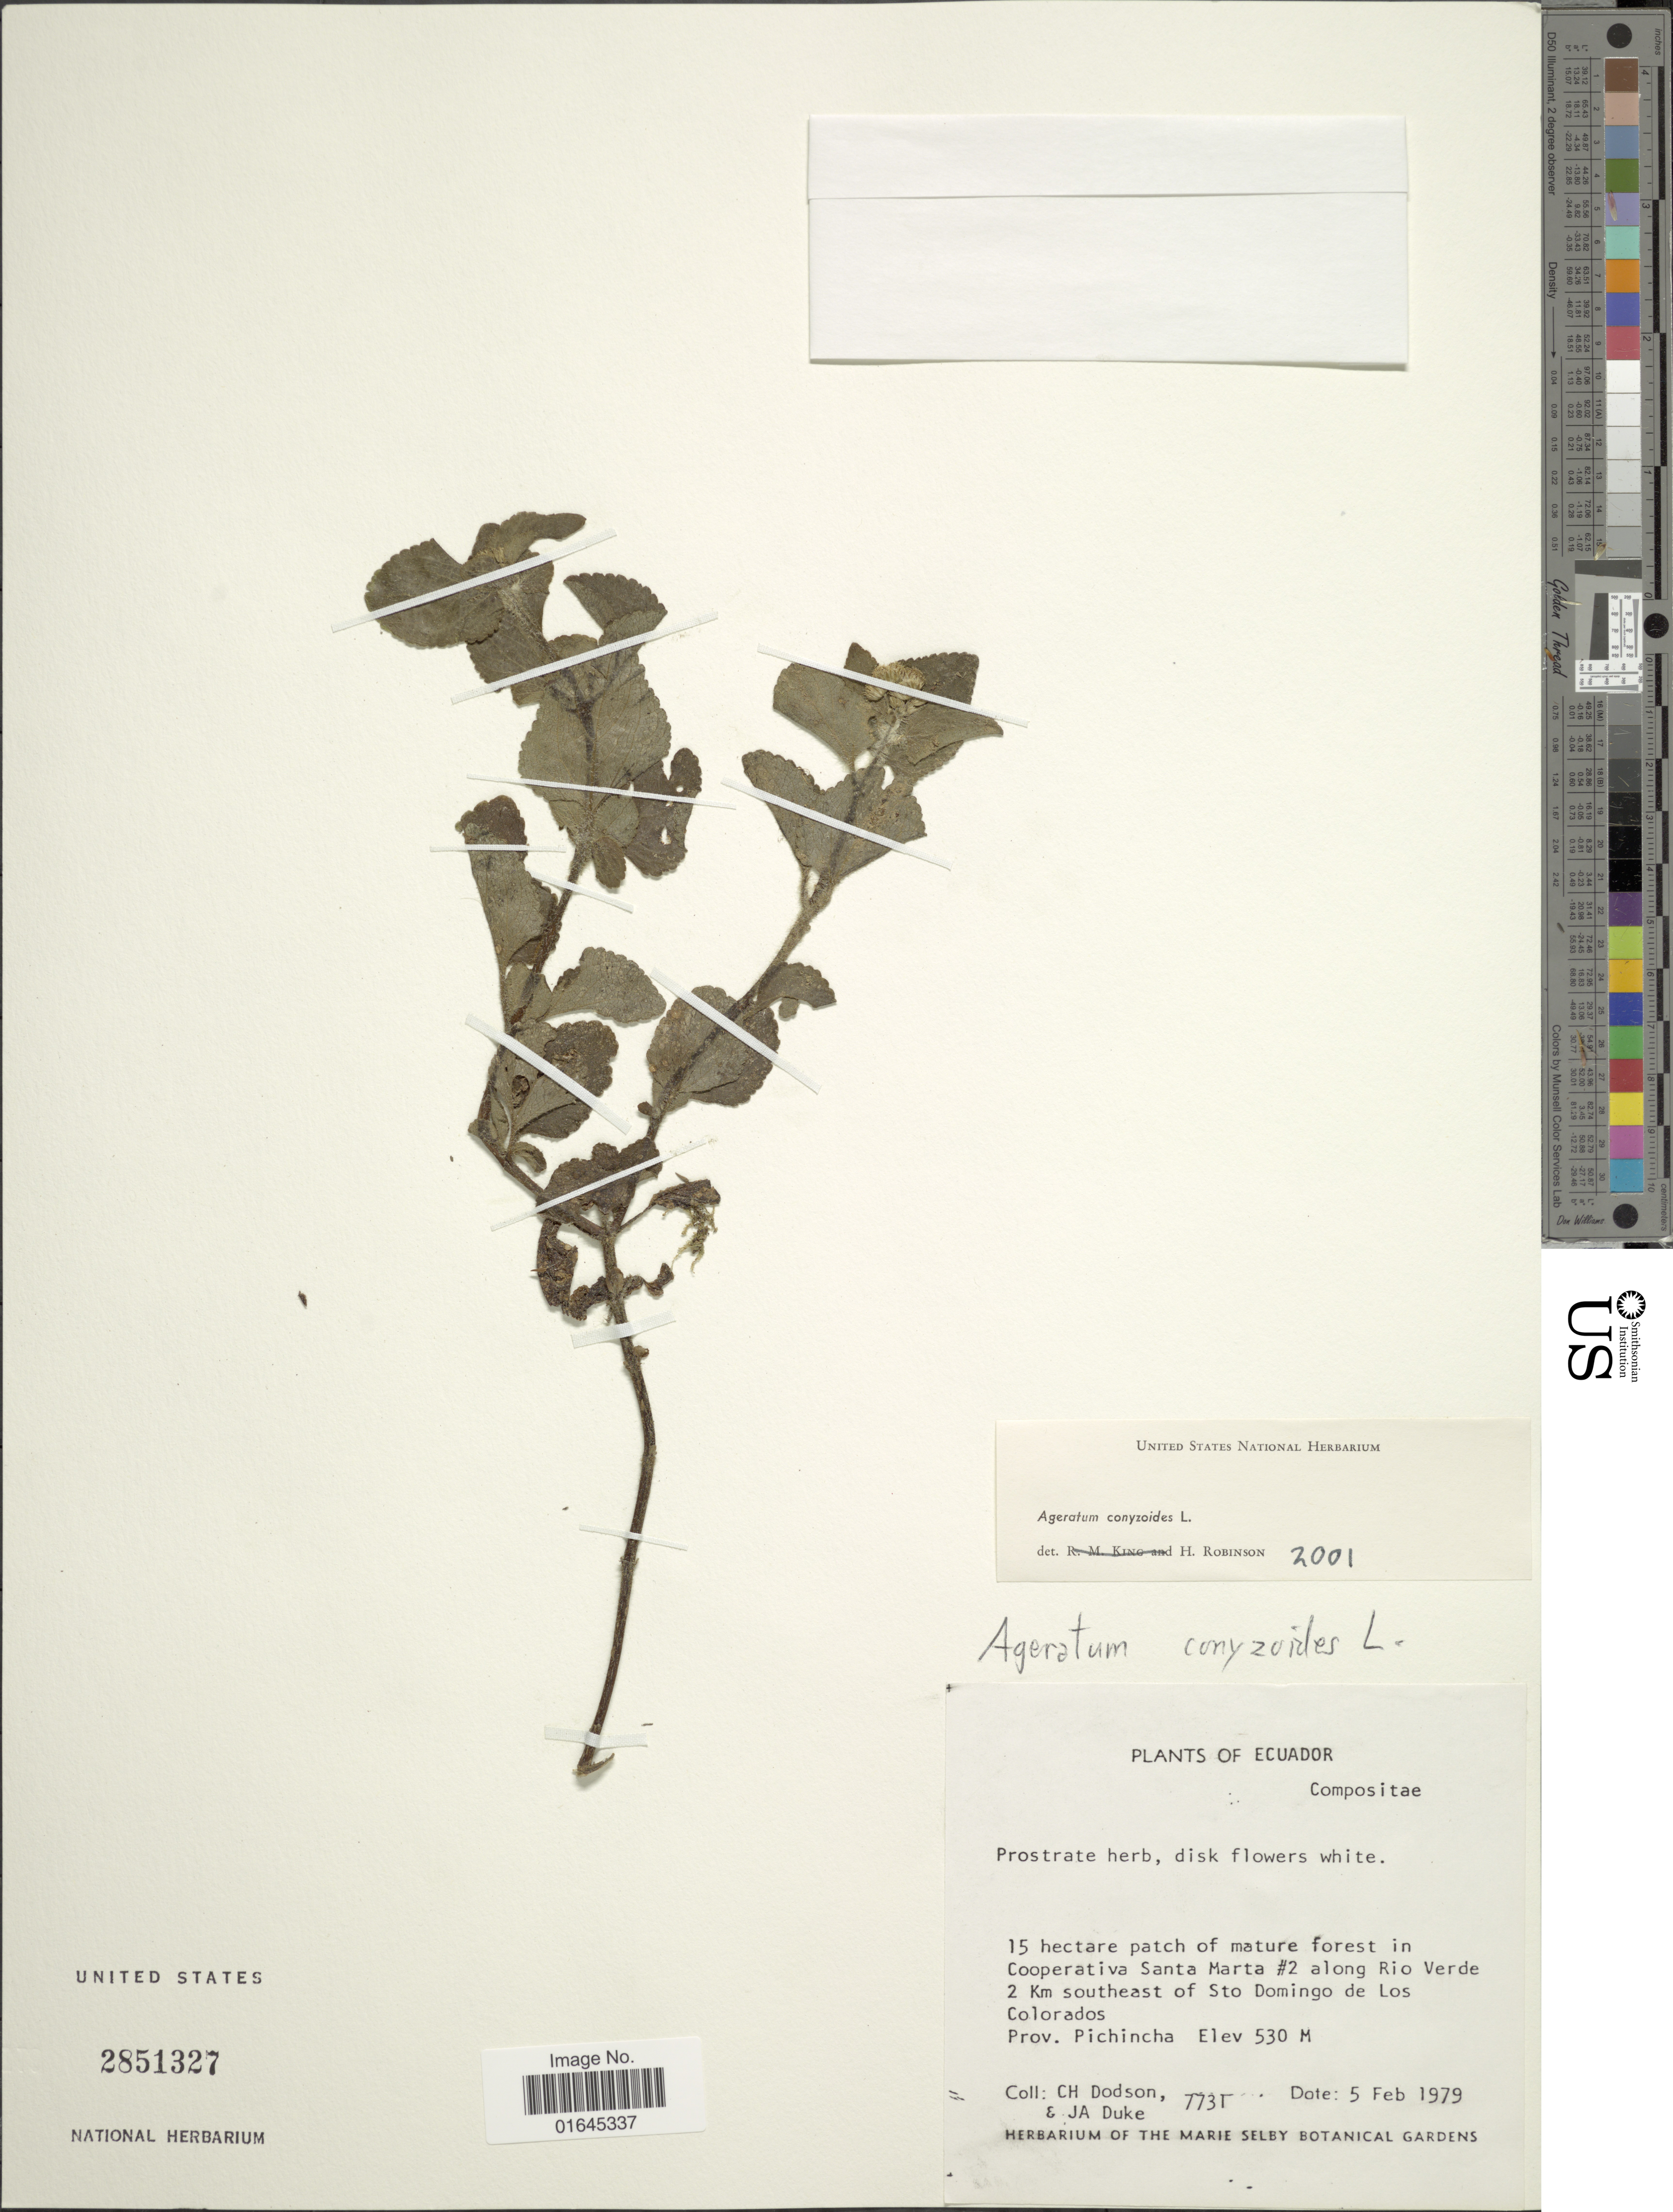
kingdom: Plantae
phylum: Tracheophyta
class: Magnoliopsida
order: Asterales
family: Asteraceae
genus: Ageratum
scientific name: Ageratum conyzoides subsp. conyzoides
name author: L.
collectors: C. H. Dodson & J. A. Duke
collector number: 7731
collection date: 1979-02-05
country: Ecuador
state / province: Pichincha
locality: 15 hectare patch of mature forest in Cooperativa Santa Marta #2 along Rio Verde 2 Km southeast of Sto Domingo de Los Colorados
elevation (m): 530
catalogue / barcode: US 2851327